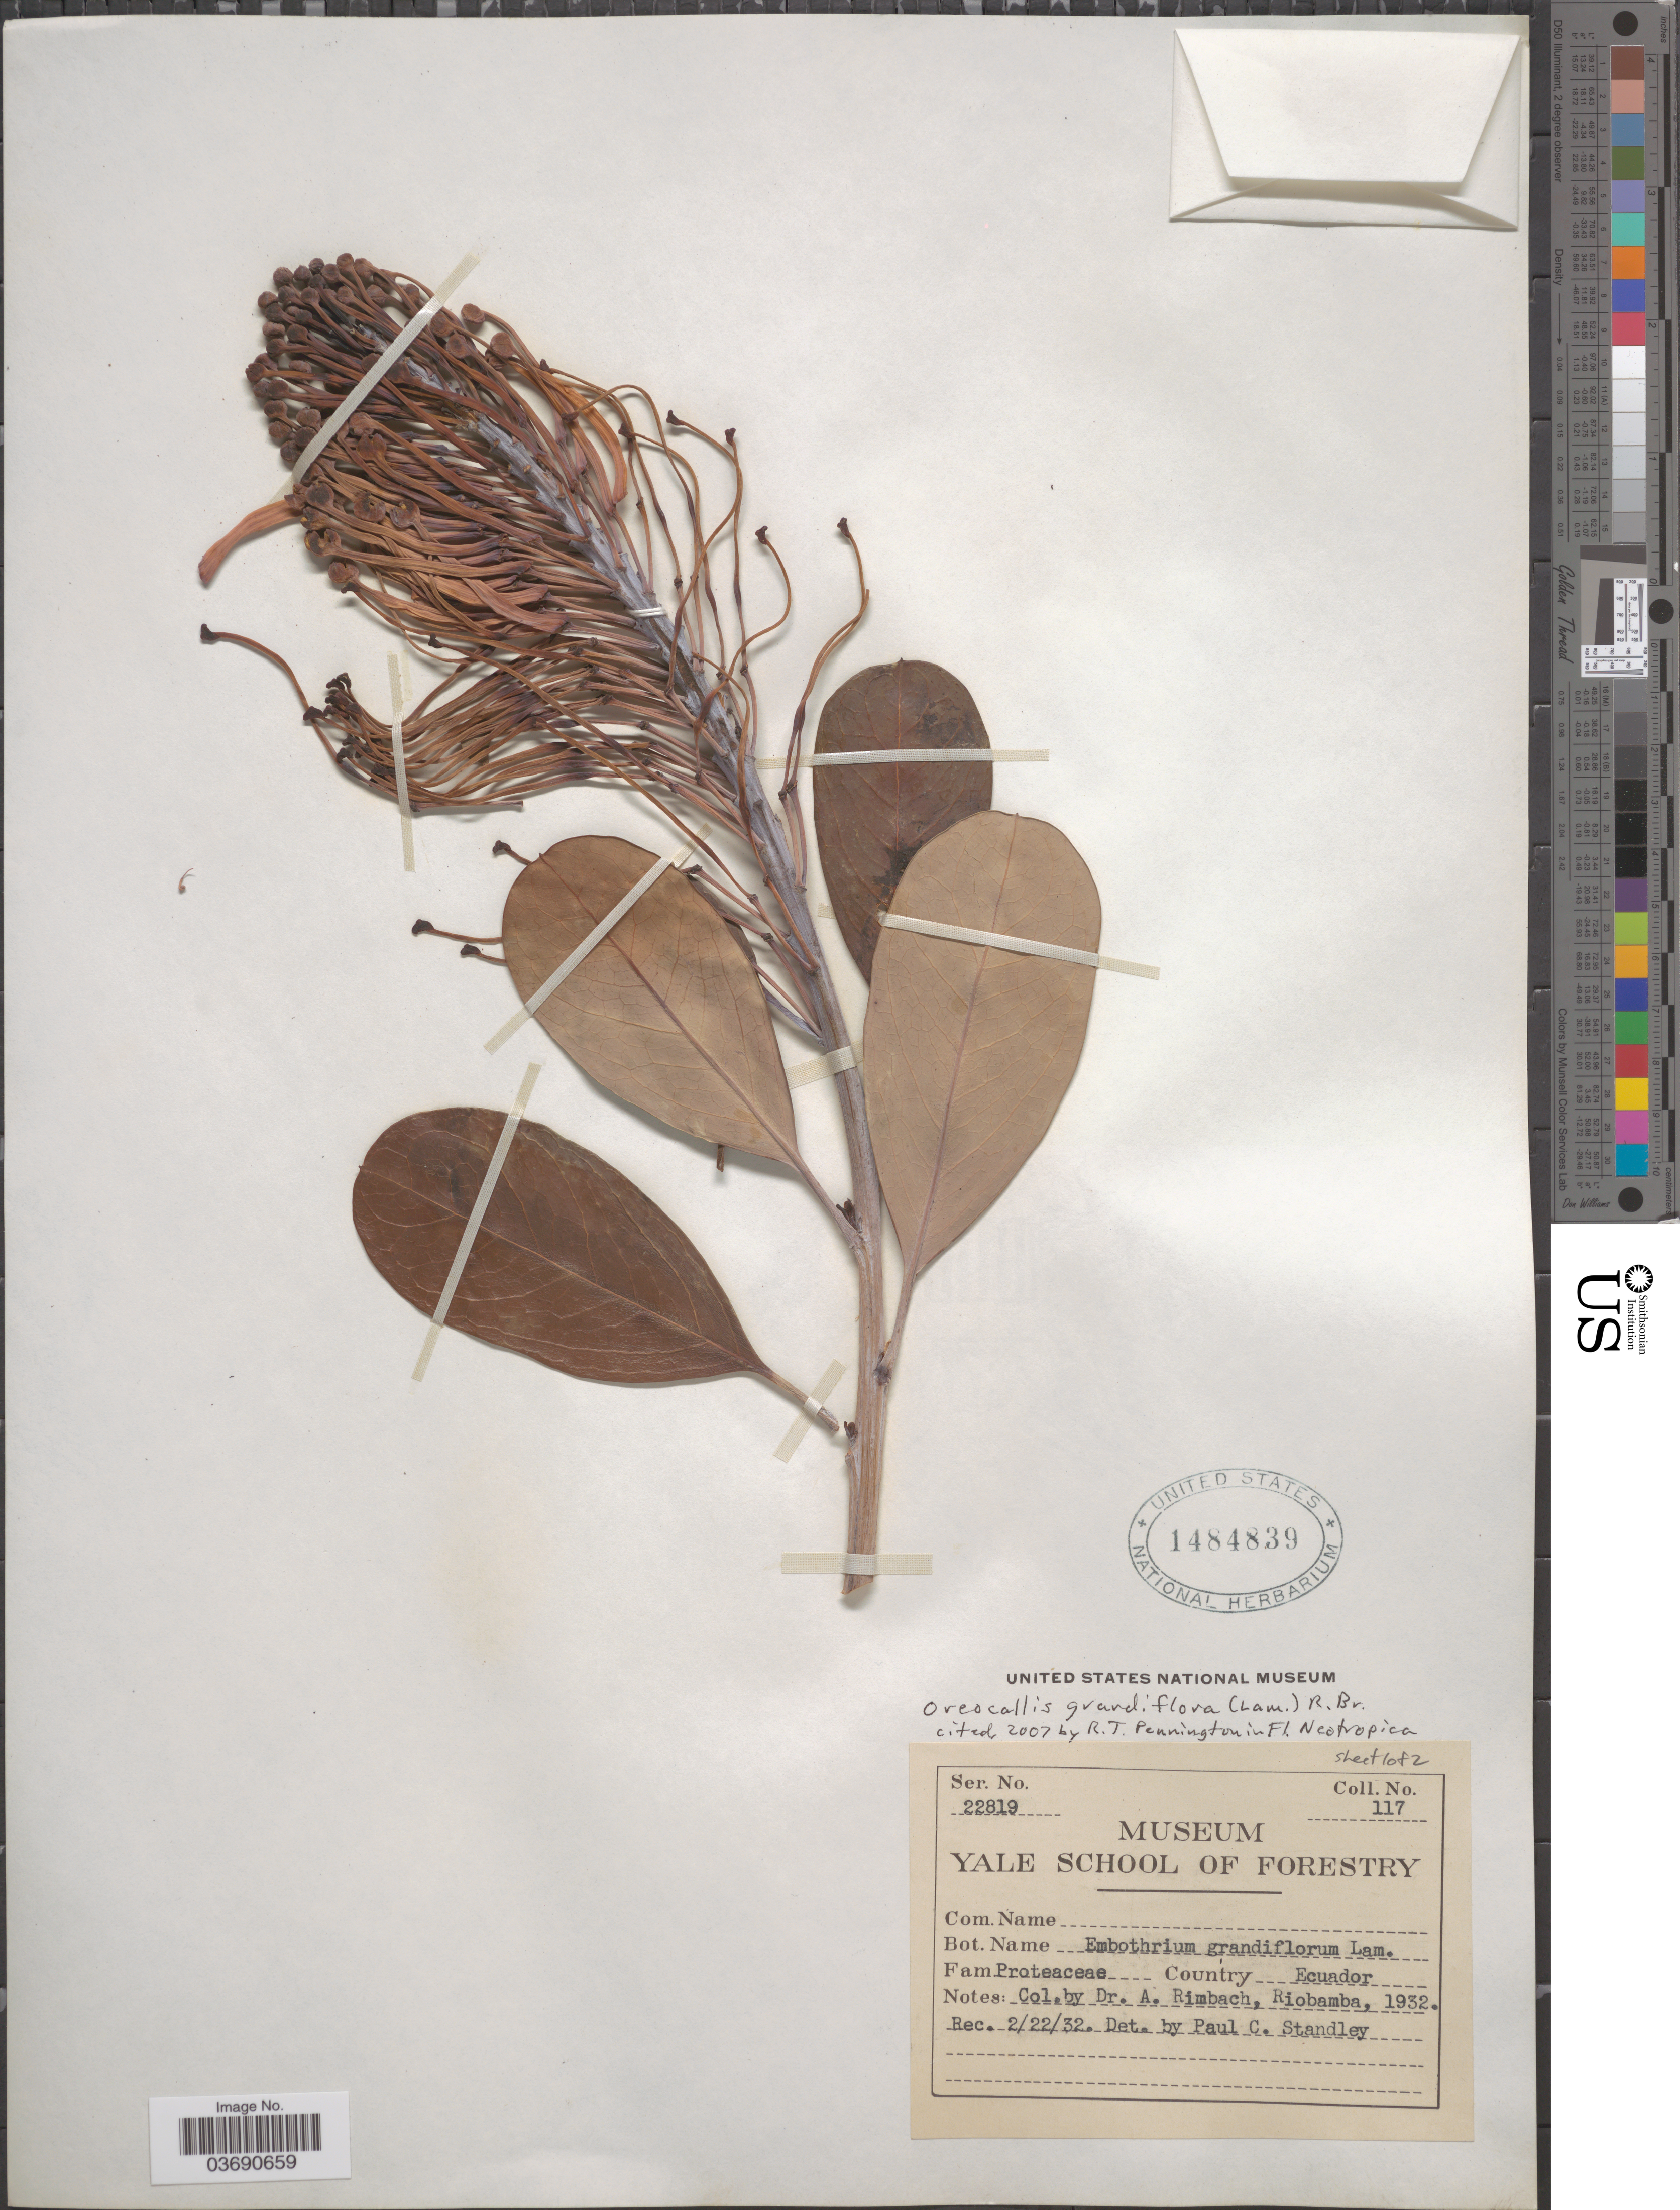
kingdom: Plantae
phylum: Tracheophyta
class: Magnoliopsida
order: Proteales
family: Proteaceae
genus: Oreocallis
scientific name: Oreocallis grandiflora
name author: (Lam.) R. Br.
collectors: A. Rimbach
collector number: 117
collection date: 1932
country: Ecuador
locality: Riobamba. [unsure placement]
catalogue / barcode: US 1484839